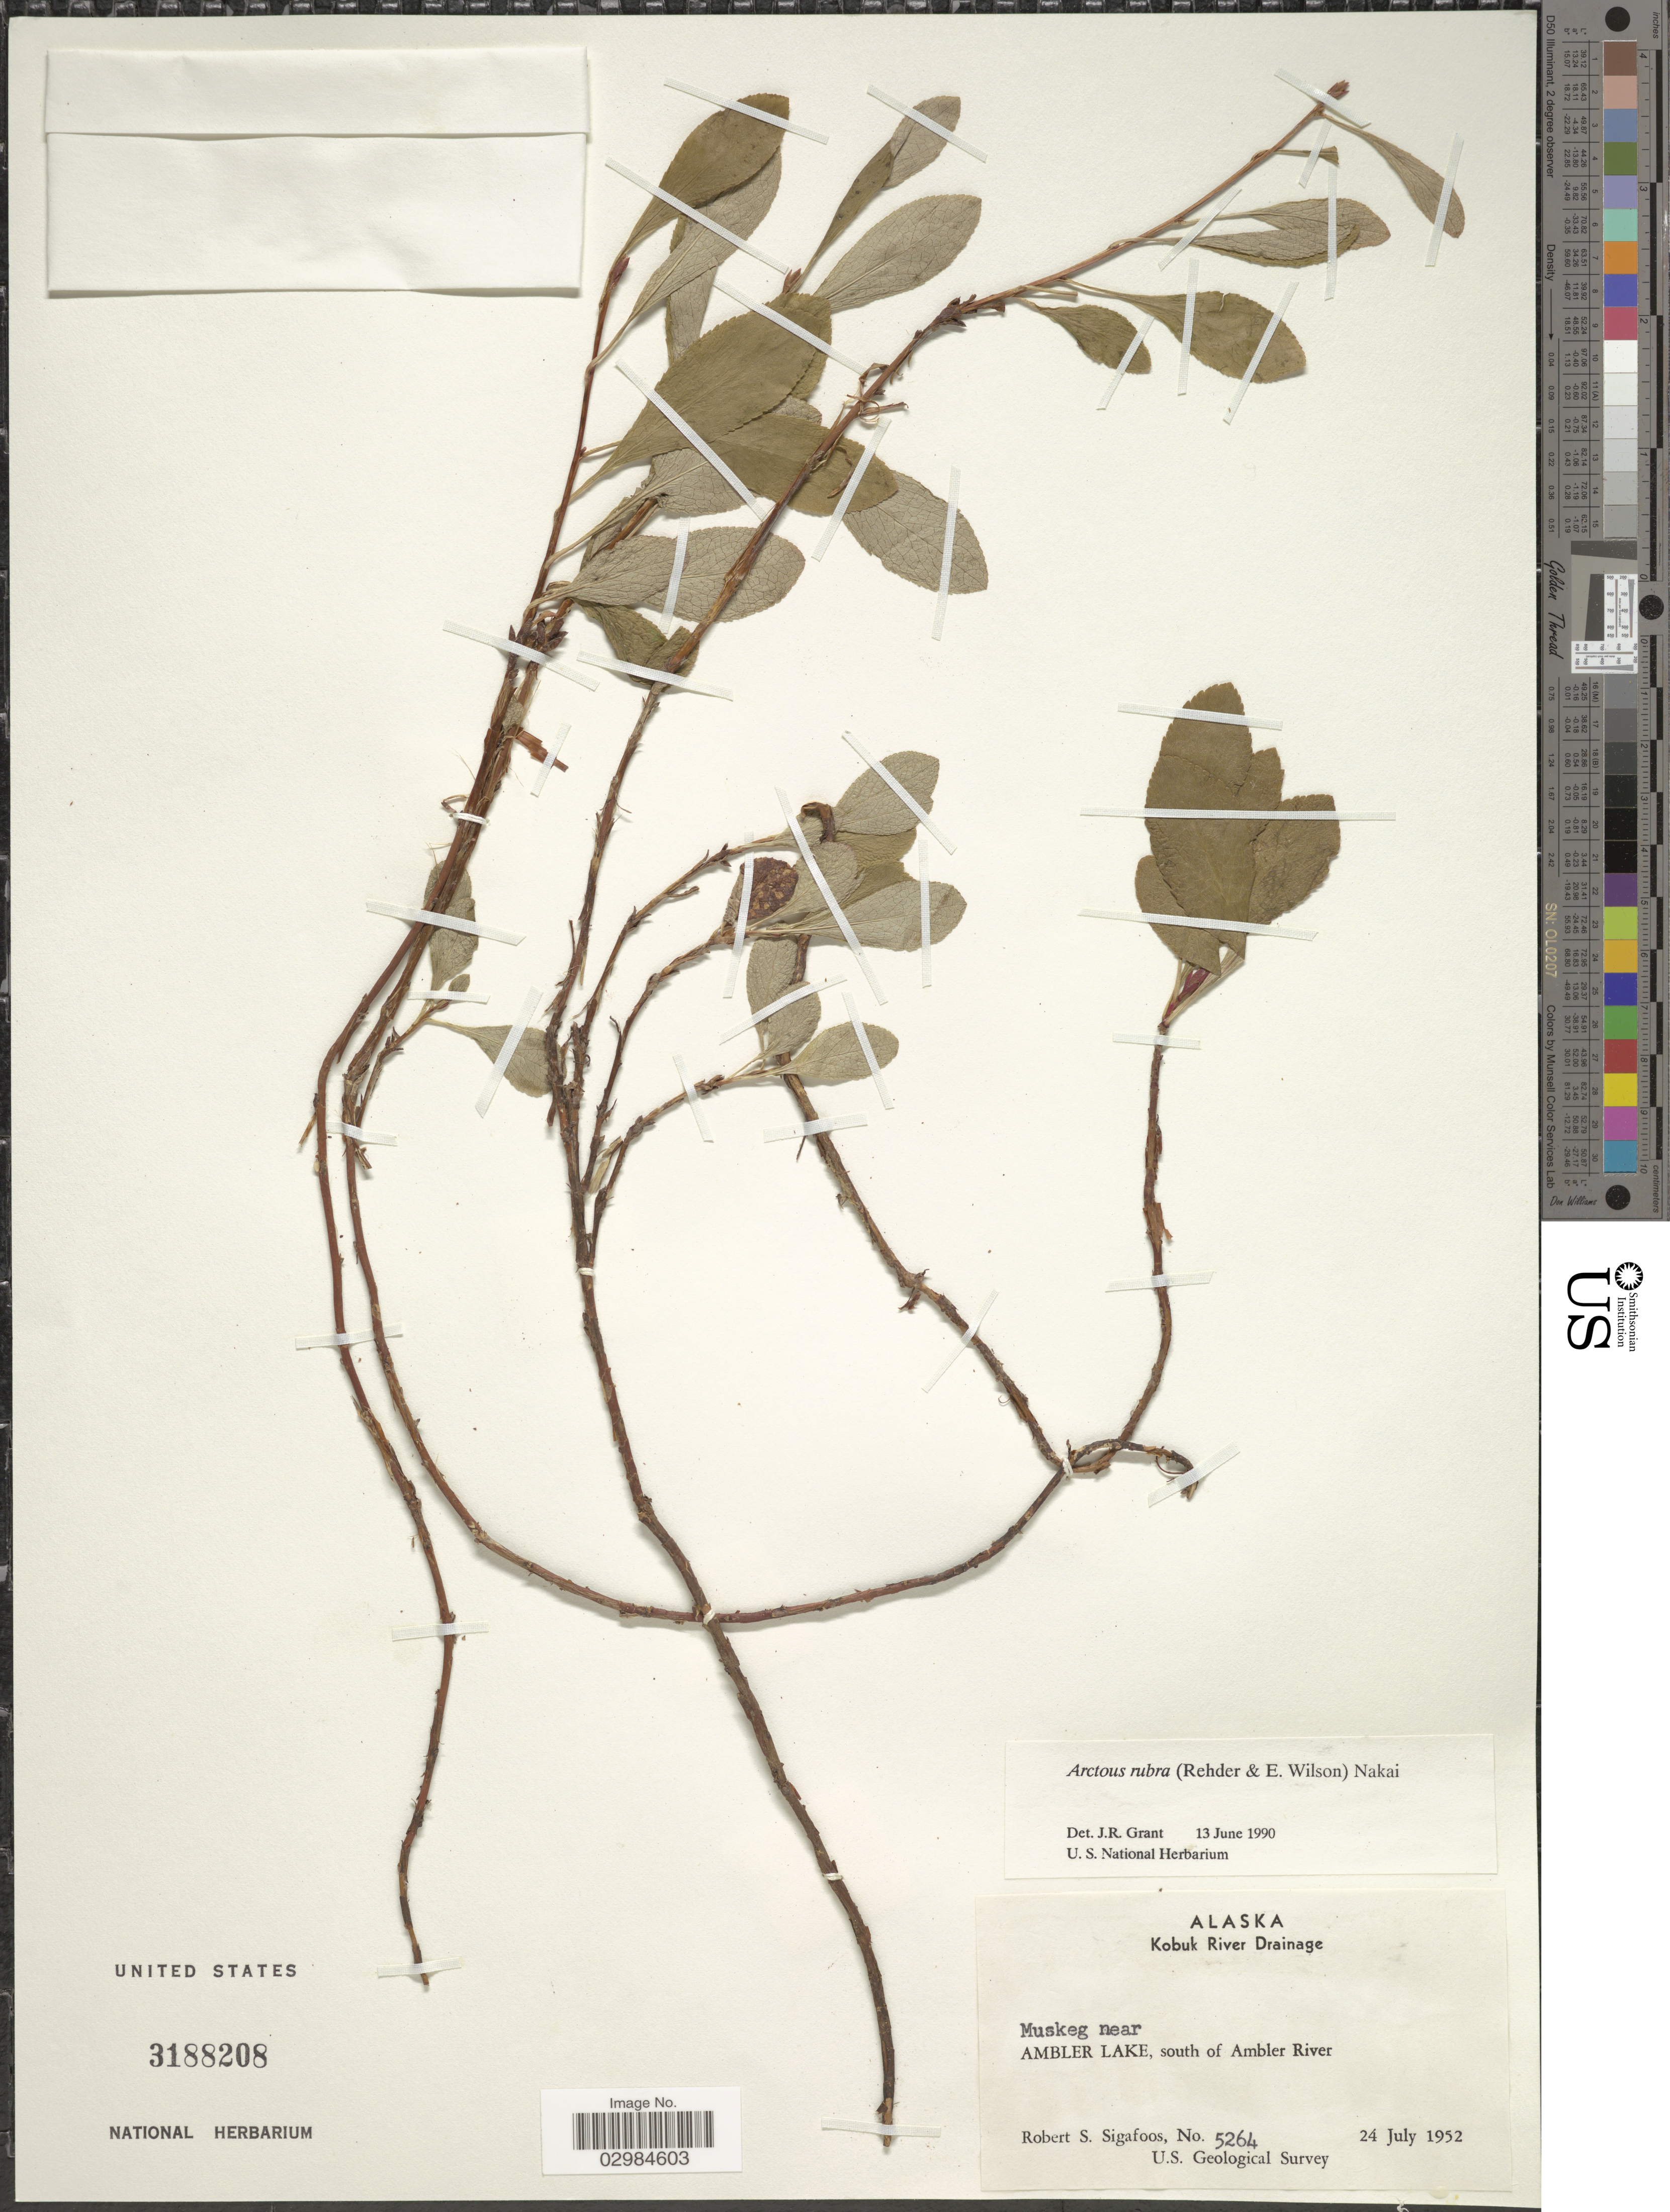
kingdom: Plantae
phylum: Tracheophyta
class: Magnoliopsida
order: Ericales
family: Ericaceae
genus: Arctostaphylos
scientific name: Arctostaphylos rubra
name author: (Rehder & E.H. Wilson) Fernald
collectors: R. Sigafoos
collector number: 5264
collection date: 1952-07-24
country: United States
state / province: Alaska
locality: Kobuk River Drainage. Muskeg near Ambler Lake, south of Ambler River.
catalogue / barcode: US 3188208